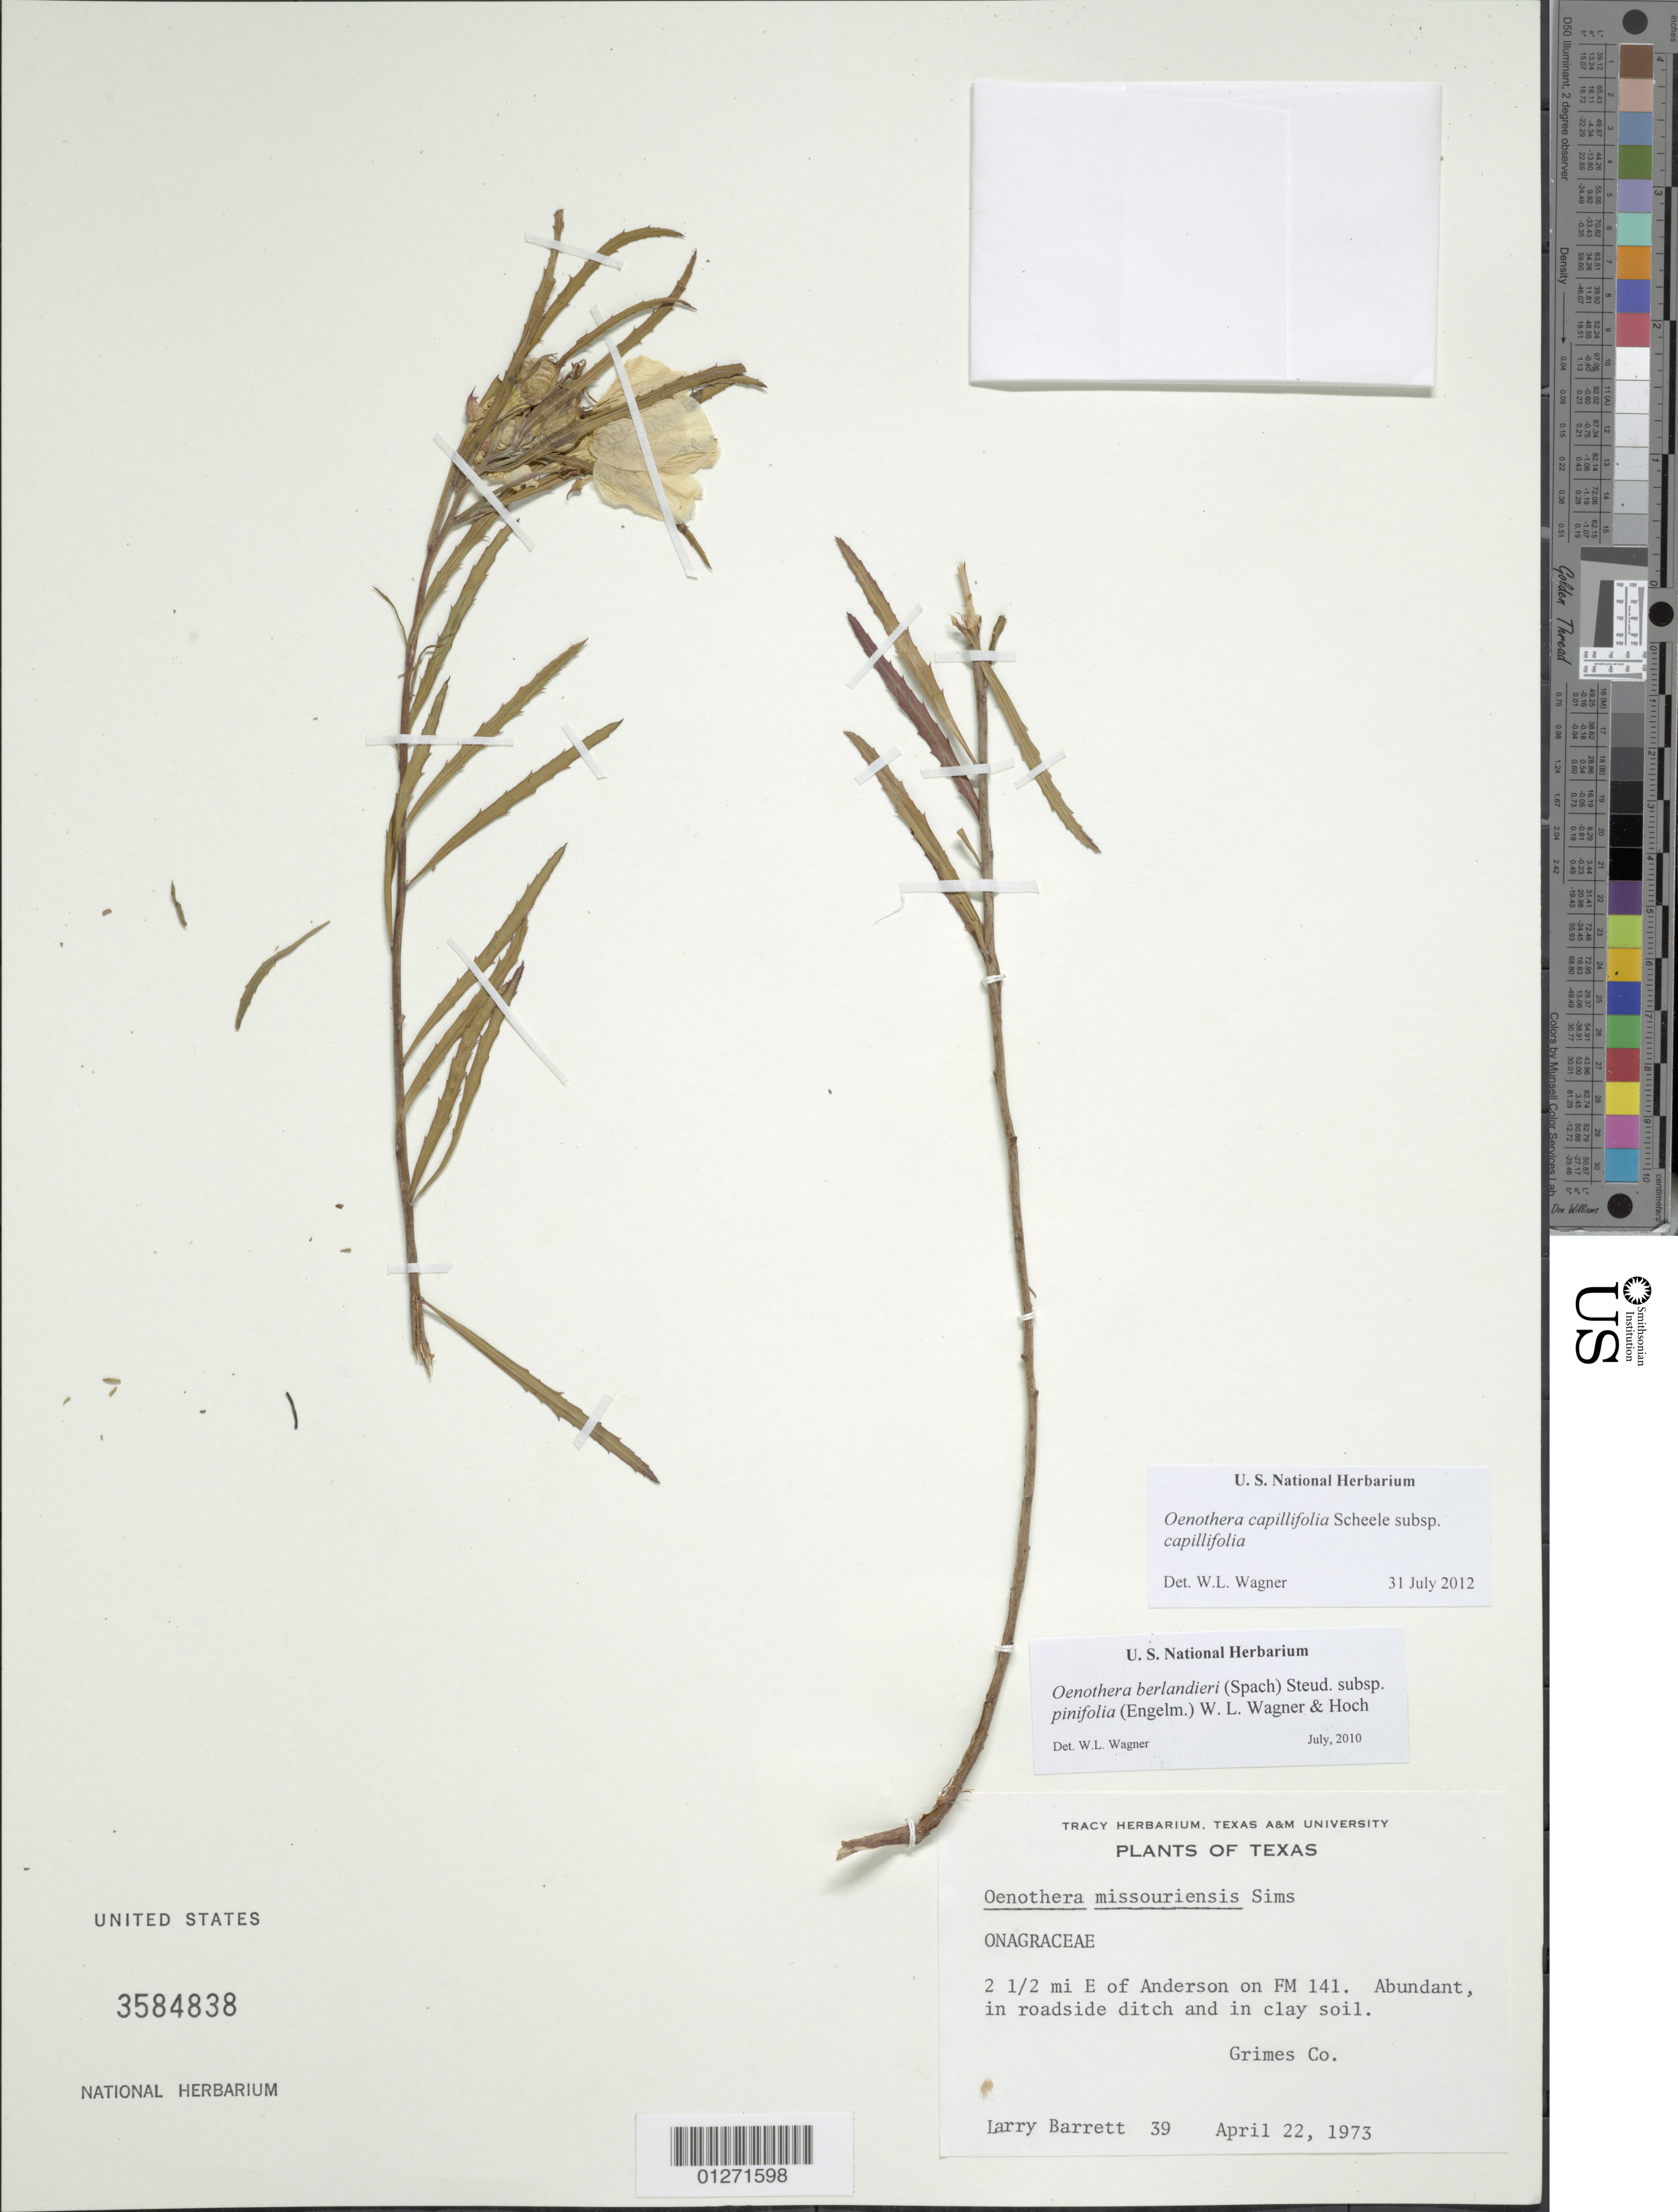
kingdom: Plantae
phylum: Tracheophyta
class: Magnoliopsida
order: Myrtales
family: Onagraceae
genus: Oenothera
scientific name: Oenothera capillifolia subsp. capillifolia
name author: Scheele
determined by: Wagner, W. L., (BOT), Smithsonian Institution - National Museum of Natural History (UNITED STATES)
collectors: L. Barrett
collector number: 39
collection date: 1973-04-22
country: United States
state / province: Texas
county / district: Grimes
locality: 2.5 miles E of Anderson on FM 141.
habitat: roadside ditch, clay soil.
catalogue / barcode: US 3584838